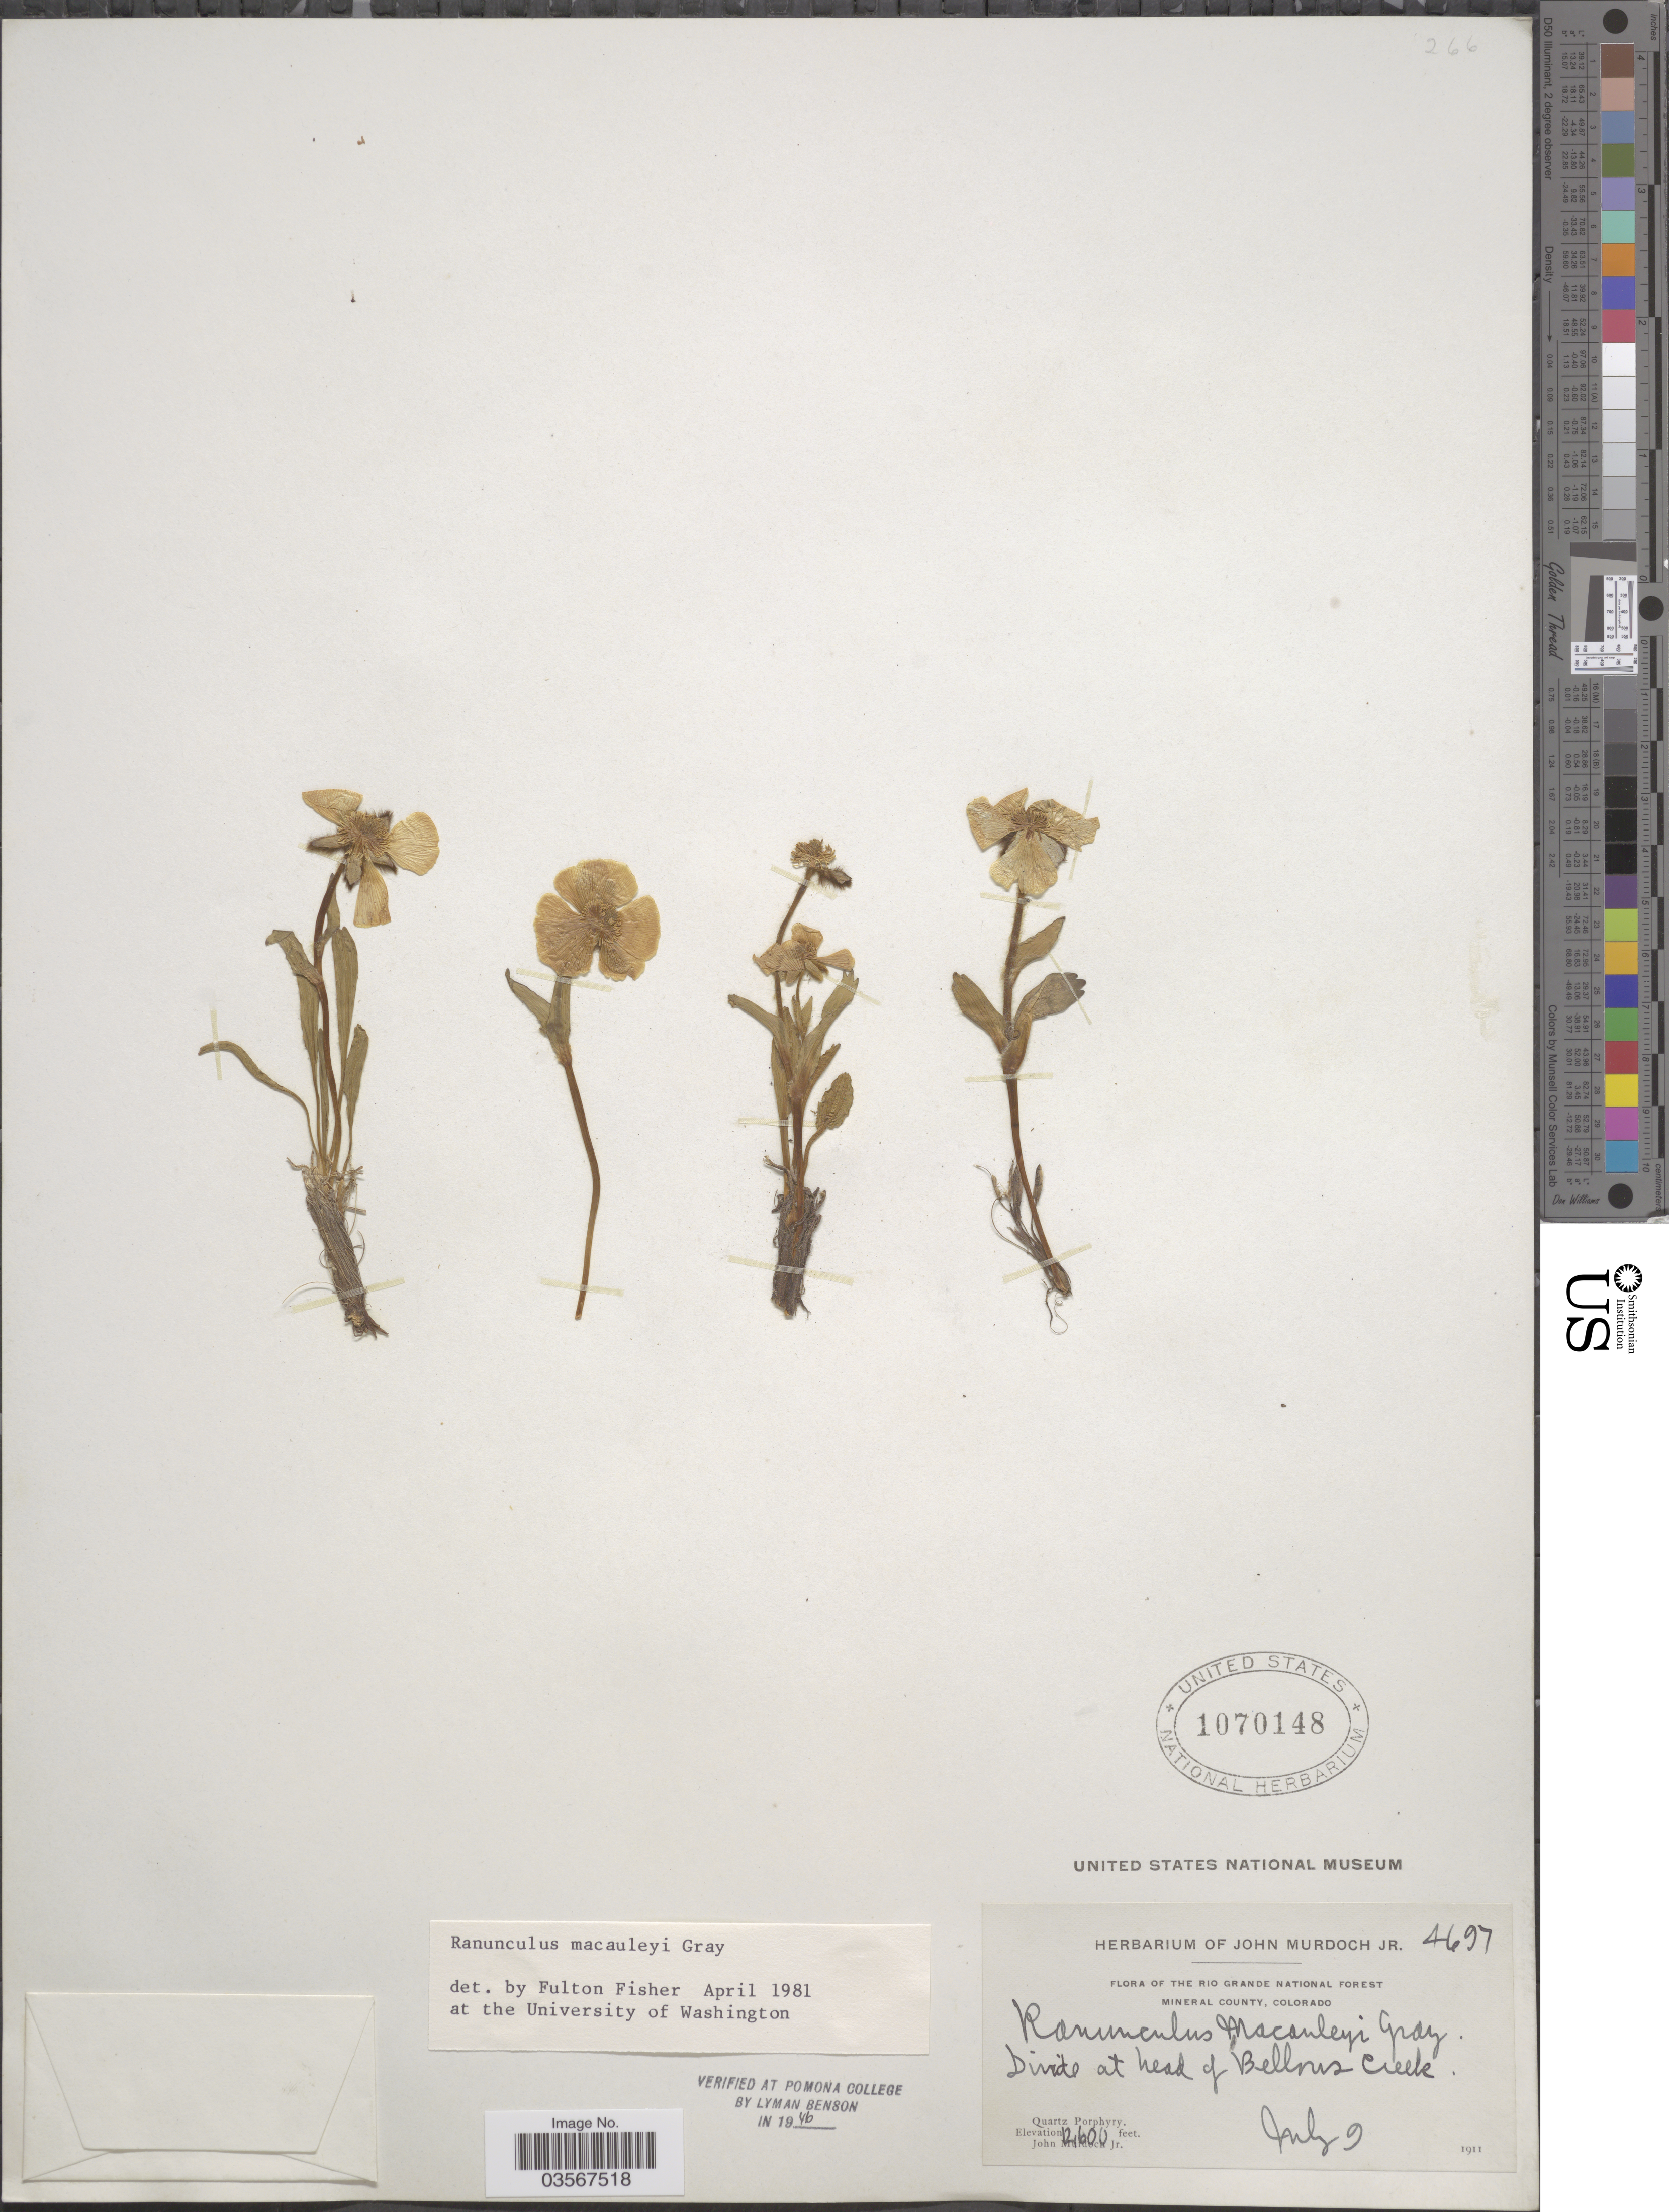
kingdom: Plantae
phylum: Tracheophyta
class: Magnoliopsida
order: Ranunculales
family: Ranunculaceae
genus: Ranunculus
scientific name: Ranunculus macauleyi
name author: A. Gray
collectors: J. Murdoch Jr.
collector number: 4697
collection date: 1911-07-09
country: United States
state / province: Colorado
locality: The Rio Grande National Forest, Mineral County. Divide at head of Bellrus Creek.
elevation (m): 3840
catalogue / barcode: US 1070148